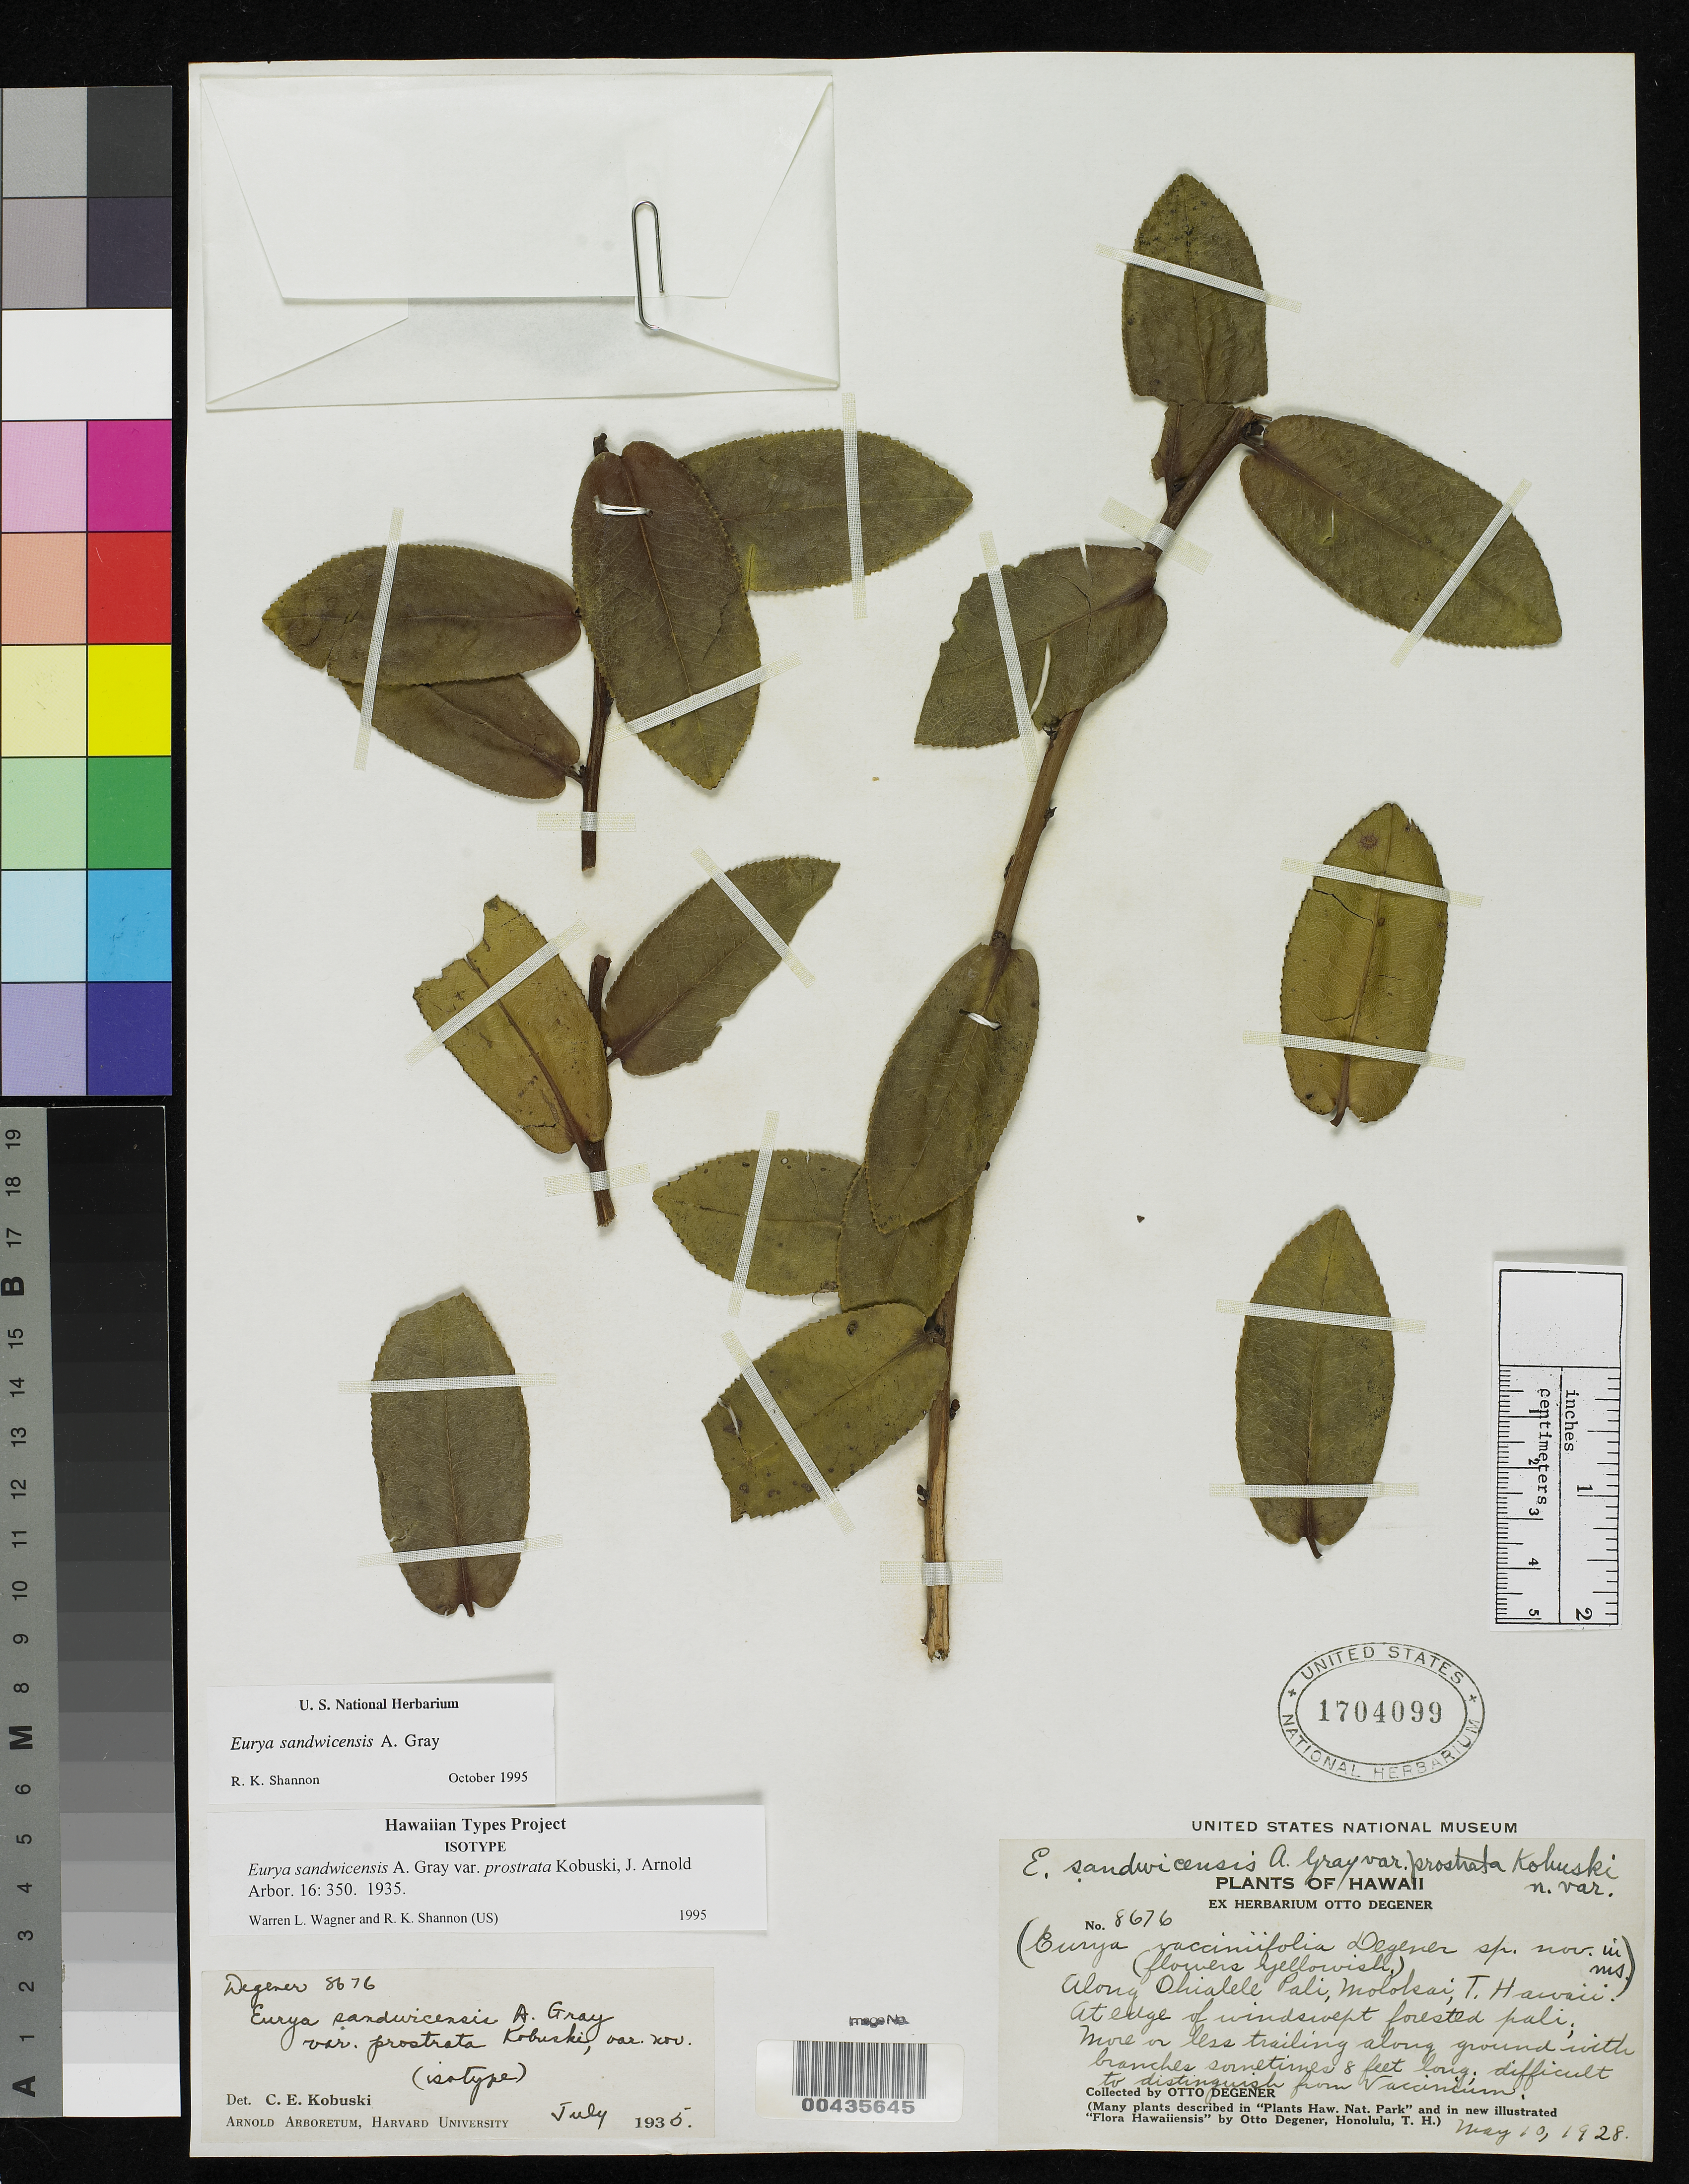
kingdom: Plantae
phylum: Tracheophyta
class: Magnoliopsida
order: Ericales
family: Pentaphylacaceae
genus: Eurya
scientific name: Eurya sandwicensis var. prostrata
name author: Kobuski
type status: Isotype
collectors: O. Degener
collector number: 8676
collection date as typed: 10 May 1928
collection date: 1928-05-10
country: United States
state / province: Hawaii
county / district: Maui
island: Moloka'i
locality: Along Ohialele Pali.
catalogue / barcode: US 1704099